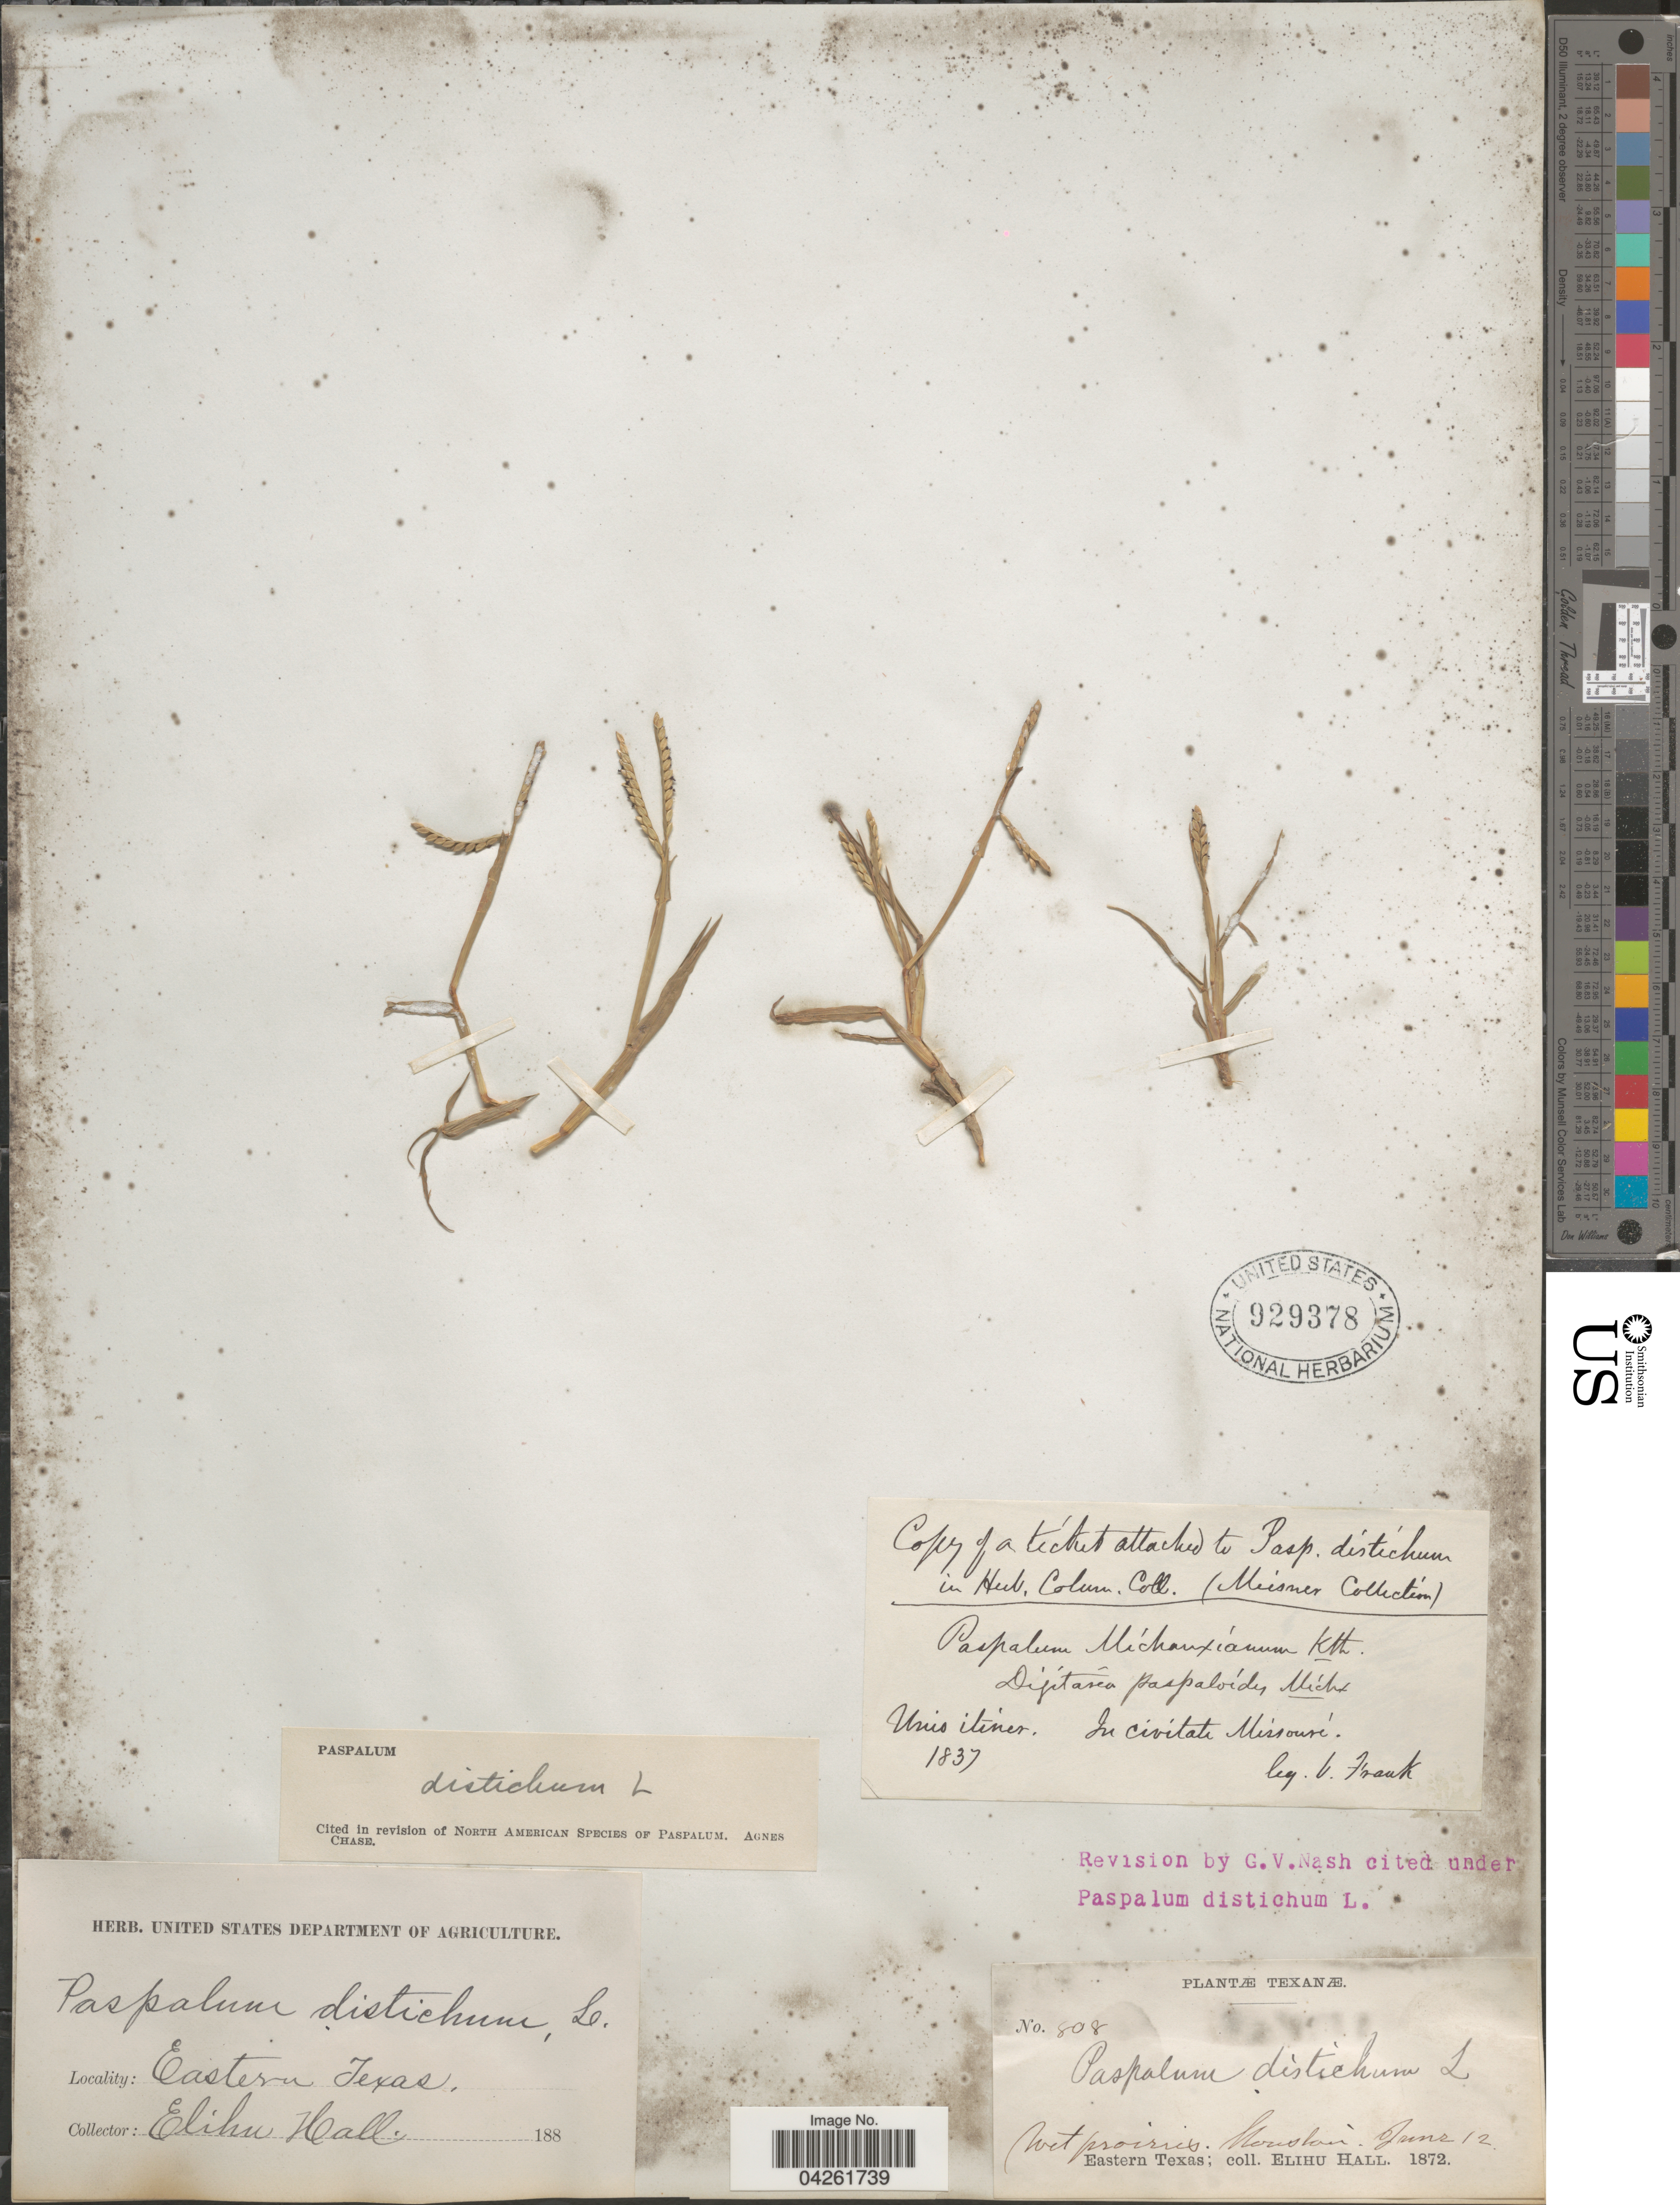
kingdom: Plantae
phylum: Tracheophyta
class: Liliopsida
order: Poales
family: Poaceae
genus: Paspalum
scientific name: Paspalum distichum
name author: L.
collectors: E. Hall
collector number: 808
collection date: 1872-06-12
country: United States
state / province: Texas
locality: Eastern Texas.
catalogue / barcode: US 929378